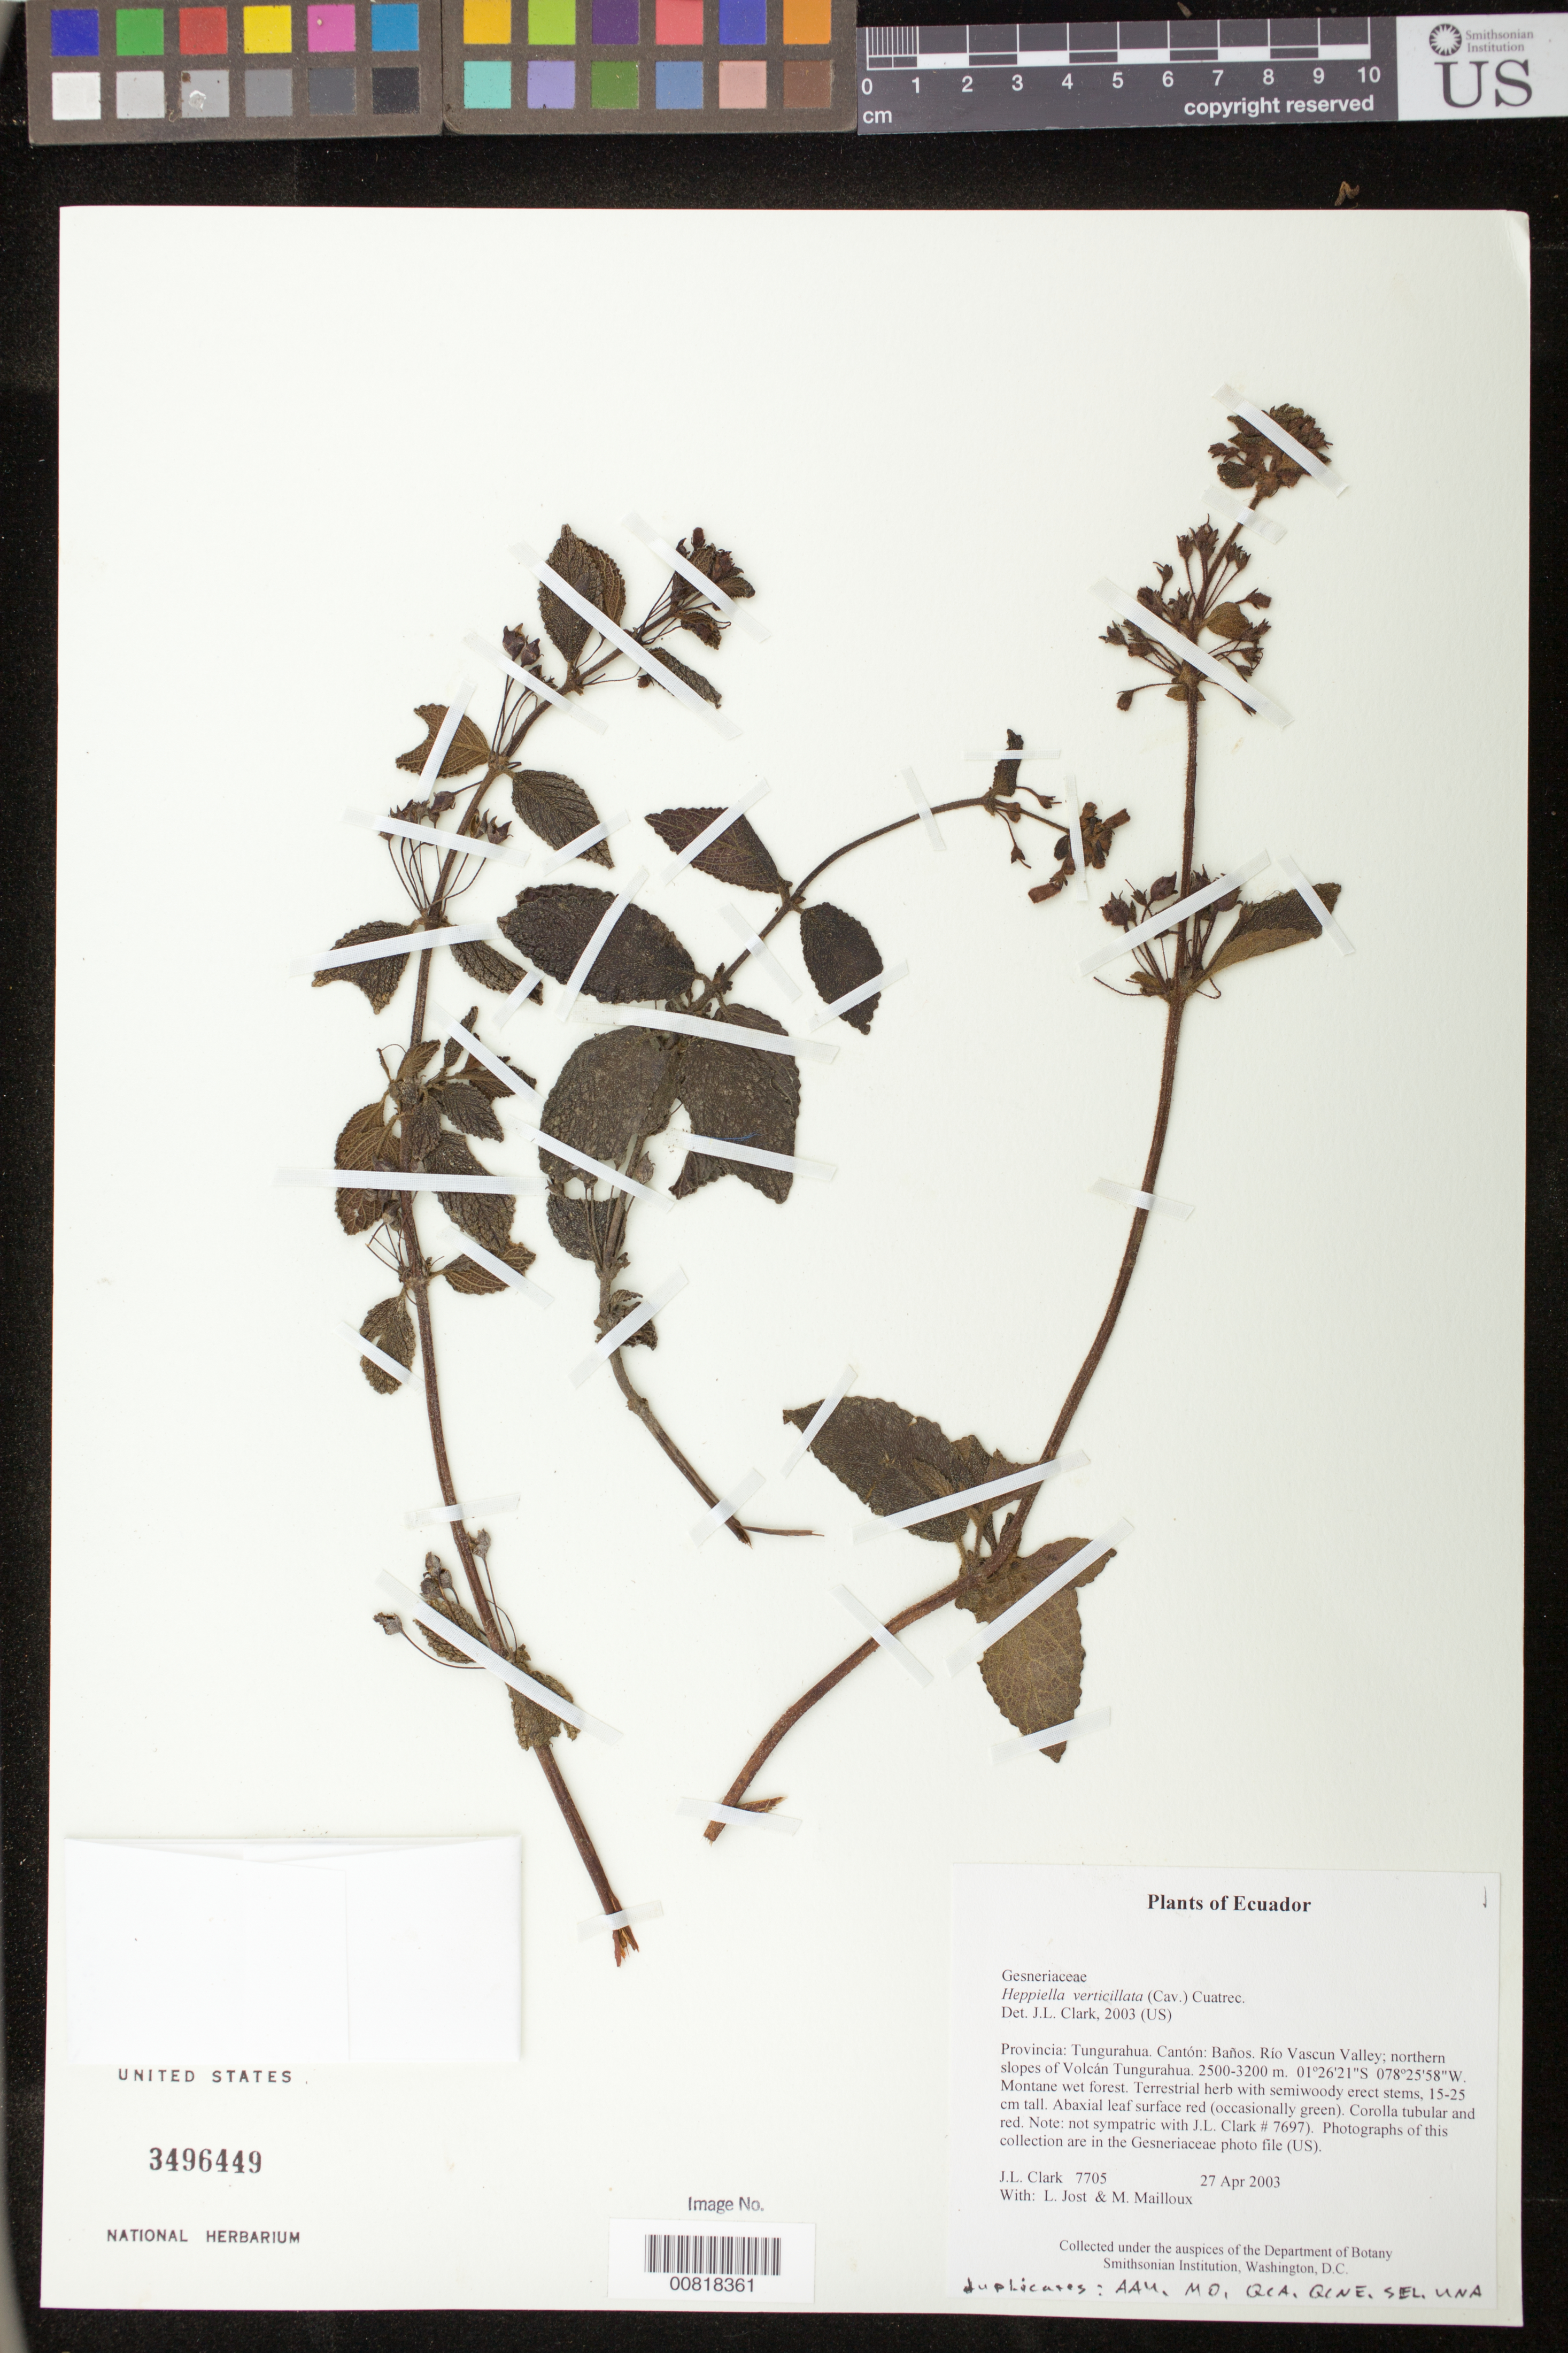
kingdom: Plantae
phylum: Tracheophyta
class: Magnoliopsida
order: Lamiales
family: Gesneriaceae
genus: Heppiella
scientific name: Heppiella verticillata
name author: (Cav.) Cuatrec.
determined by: Clark, J. L., (SEL), The Marie Selby Botanical Garden (UNITED STATES)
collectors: J. L. Clark, L. Jost & M. Mailloux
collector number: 7705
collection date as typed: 27 Apr 2003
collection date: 2003-04-27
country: Ecuador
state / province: Tungurahua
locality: Baños. Río Vascun Valley; northern slopes of Volcán Tungurahua.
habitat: Montane wet forest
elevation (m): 2500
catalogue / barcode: US 3496449